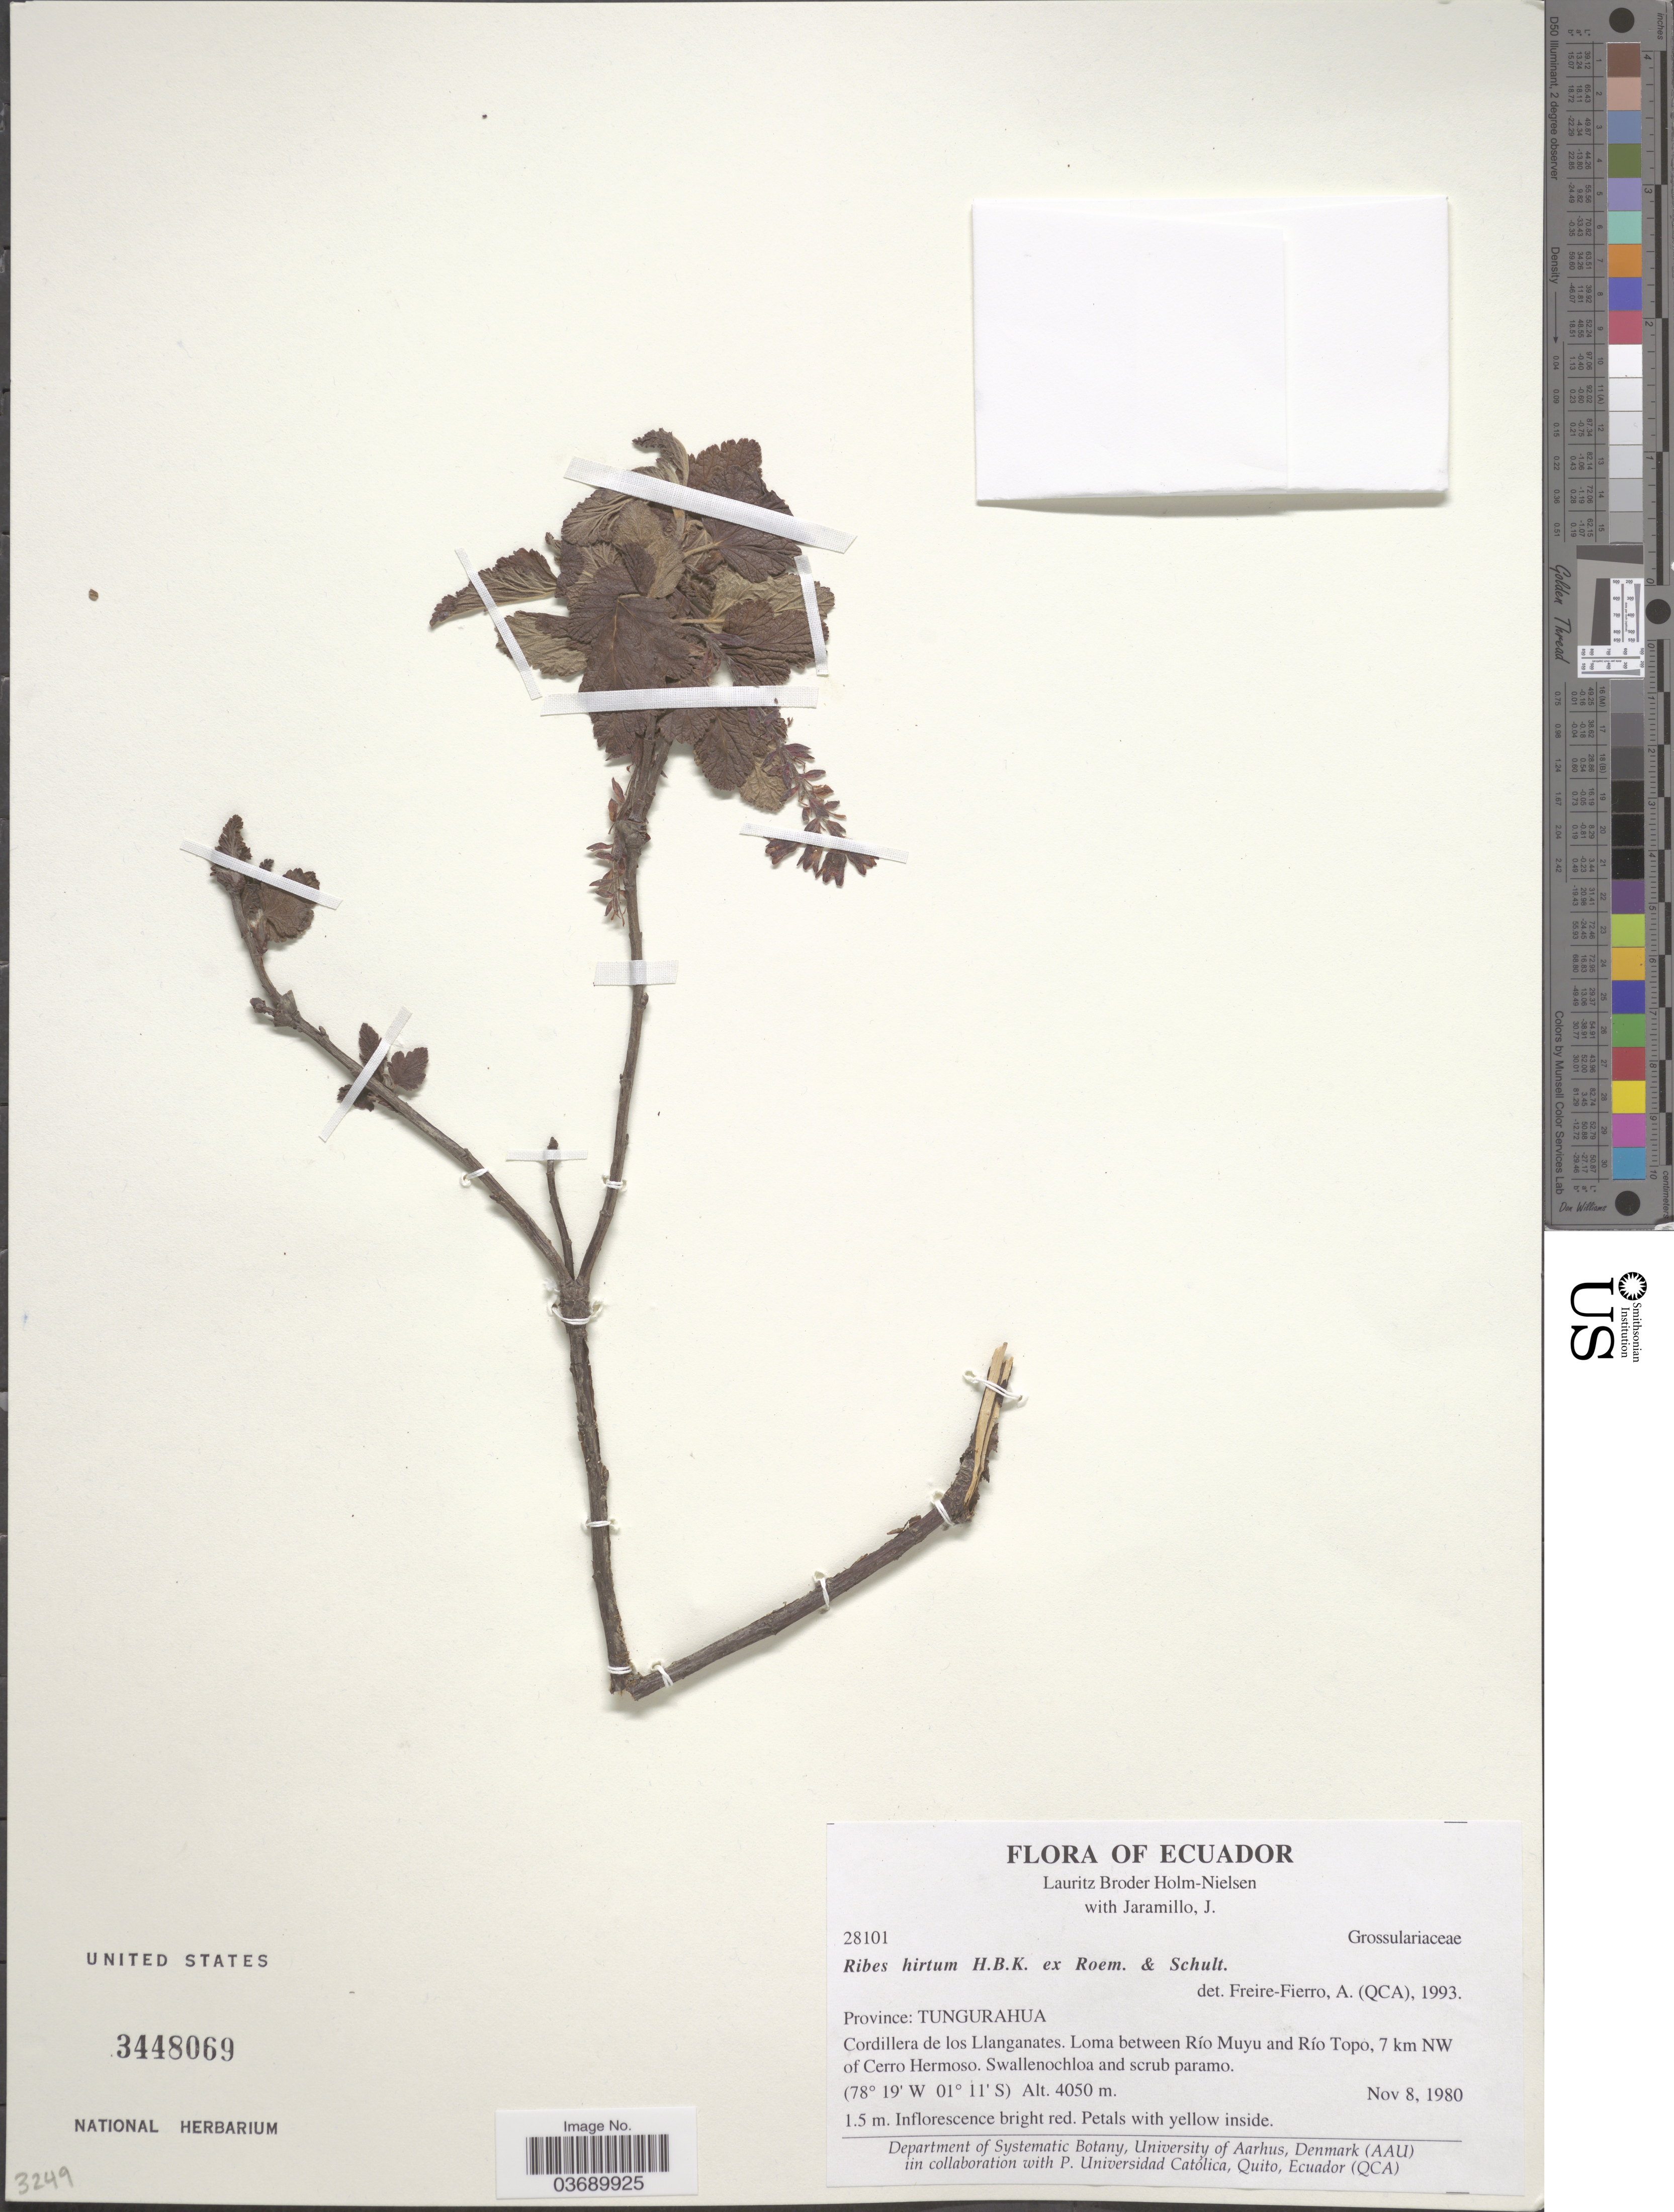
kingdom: Plantae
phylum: Tracheophyta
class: Magnoliopsida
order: Saxifragales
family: Grossulariaceae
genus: Ribes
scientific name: Ribes hirtum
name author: Roem. & Schult.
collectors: L. B. Holm-Nielsen & J. Jaramillo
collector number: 28101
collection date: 1980-11-08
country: Ecuador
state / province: Tungurahua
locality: Cordillera de los Llanganates. Loma between Río Muyu and Río Topo, 7 km NW of Cerro Hermoso.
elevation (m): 4050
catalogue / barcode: US 3448069